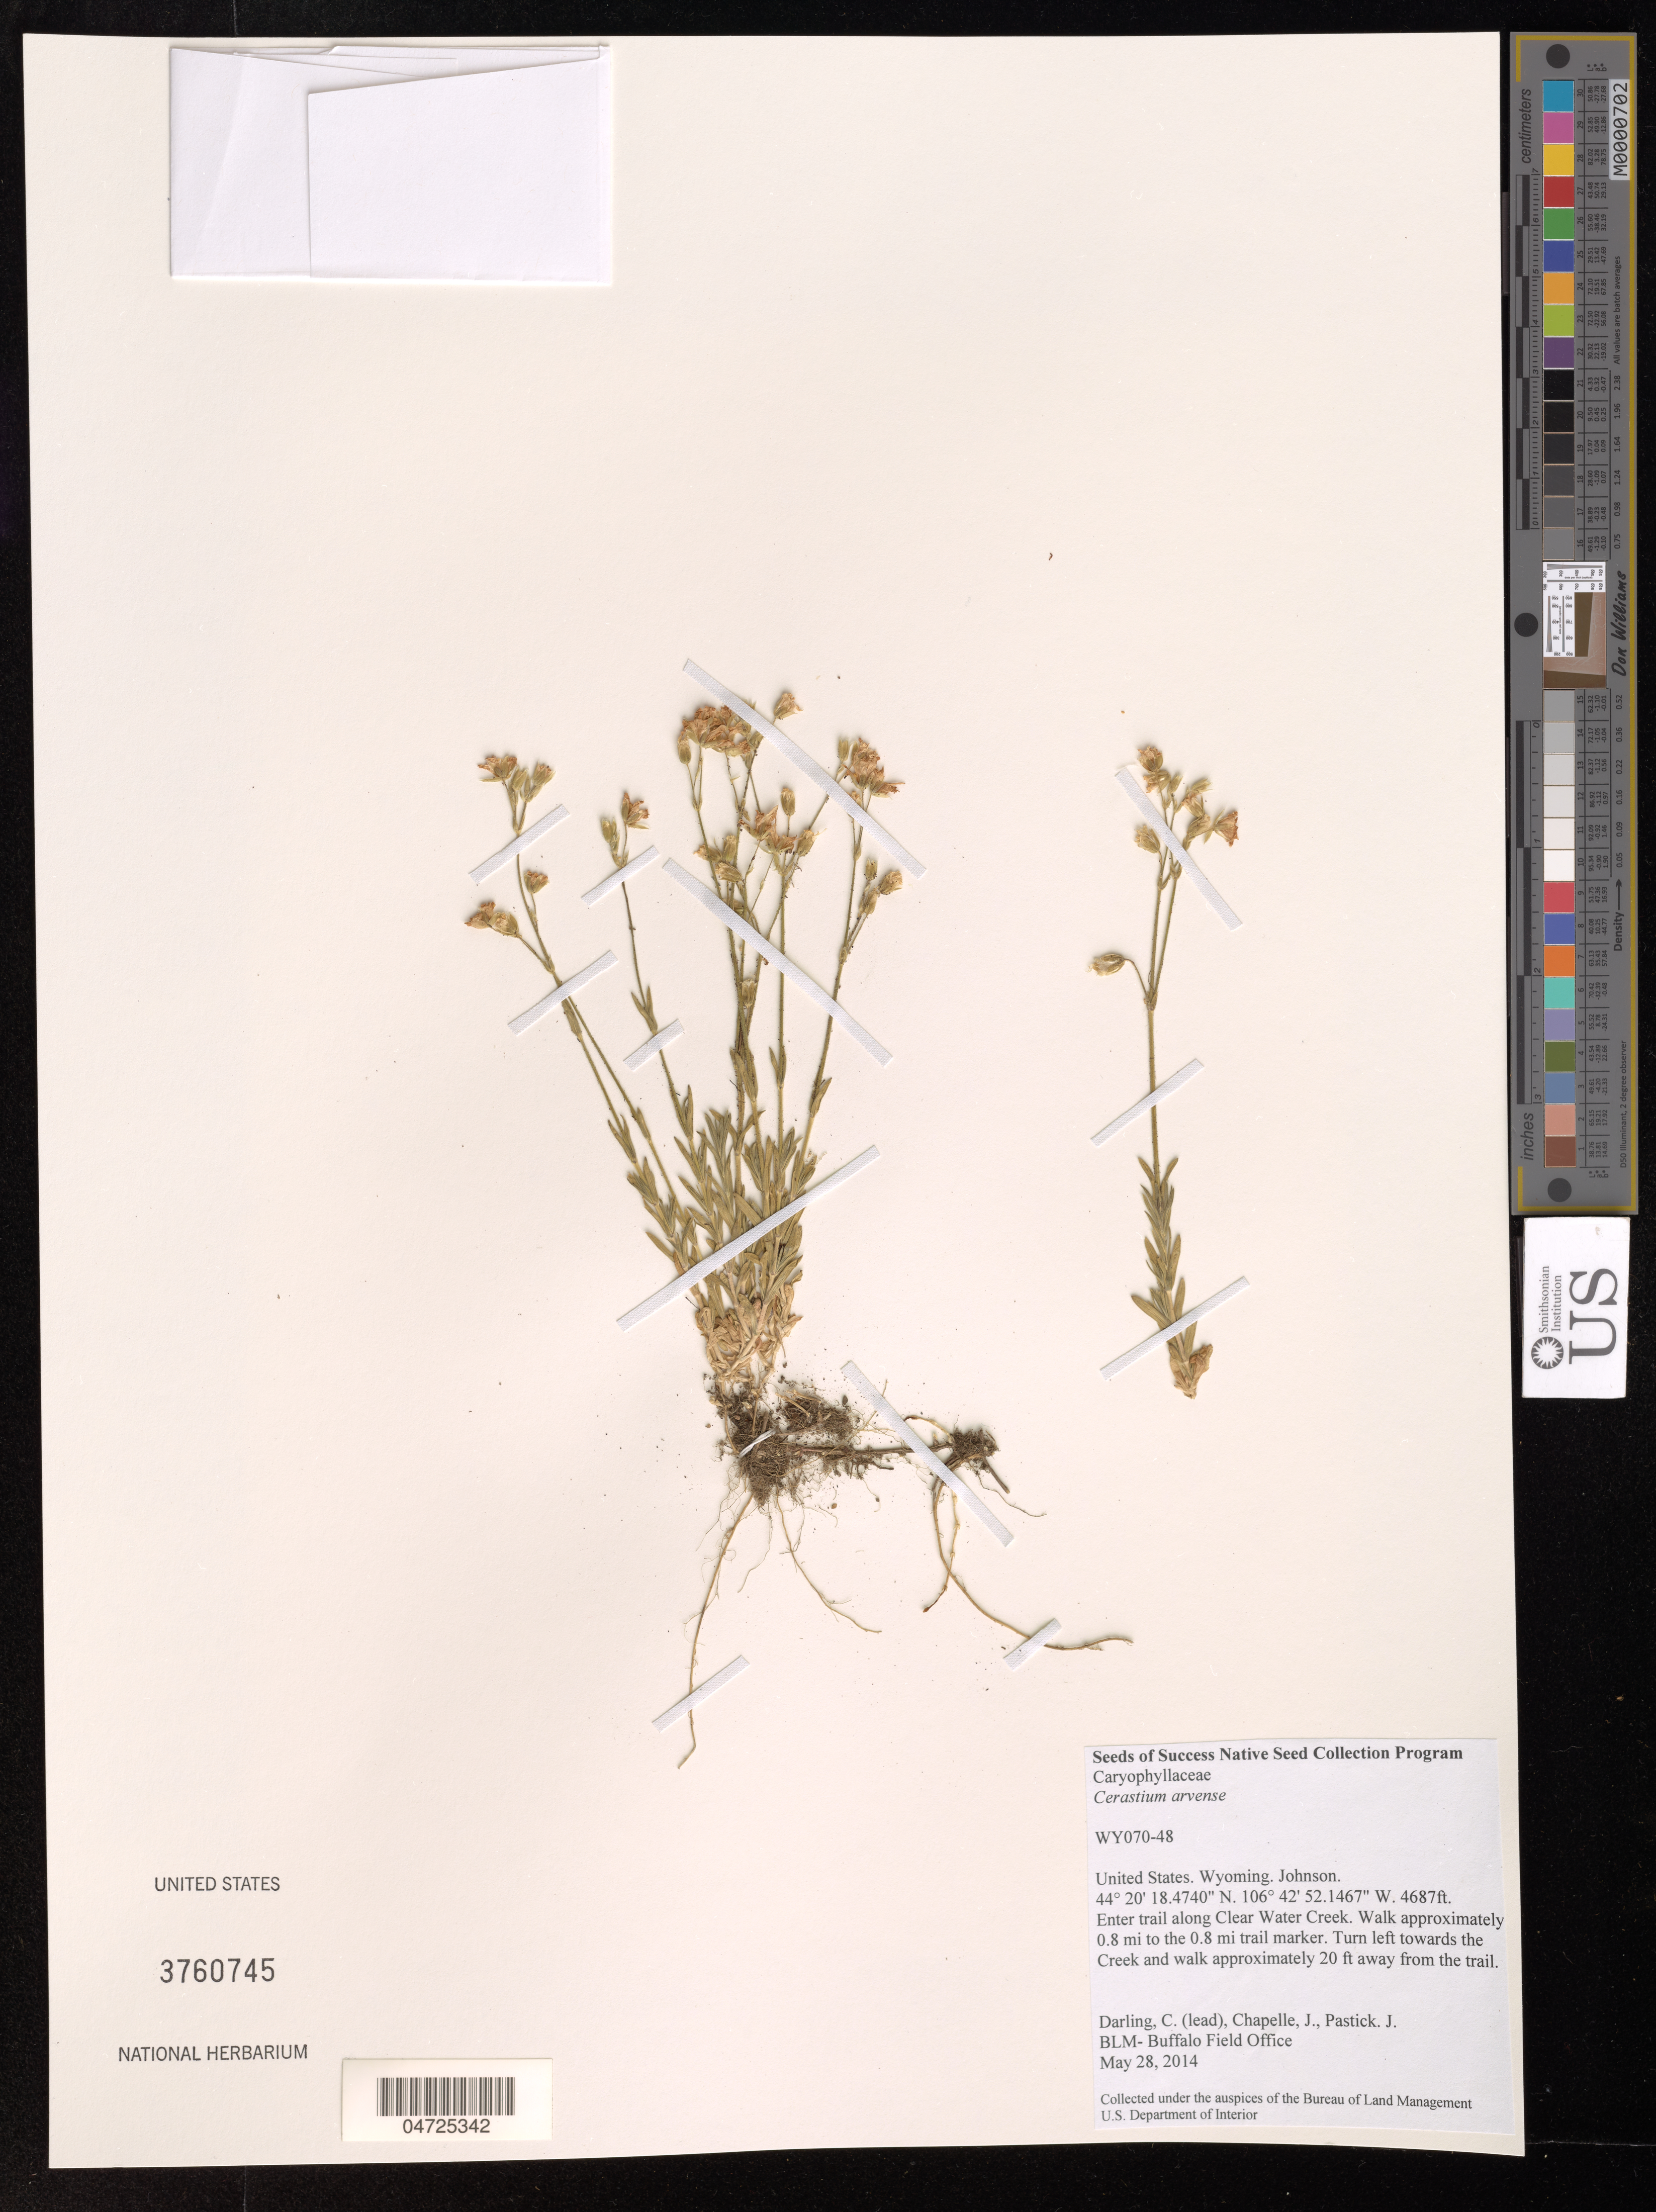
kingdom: Plantae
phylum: Tracheophyta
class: Magnoliopsida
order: Caryophyllales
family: Caryophyllaceae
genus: Cerastium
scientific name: Cerastium arvense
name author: L.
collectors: C. Darling, J. Chapelle & J. Pastick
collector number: WY070-48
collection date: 2014-05-28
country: United States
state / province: Wyoming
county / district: Johnson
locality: Johnson. Enter trail along Clear Water Creek. Walk approximately 0.8 mi to the 0.8 mi trail marker. Turn left towards the Creek and walk approximately 20 ft away from the trail.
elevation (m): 1429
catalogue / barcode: US 3760745